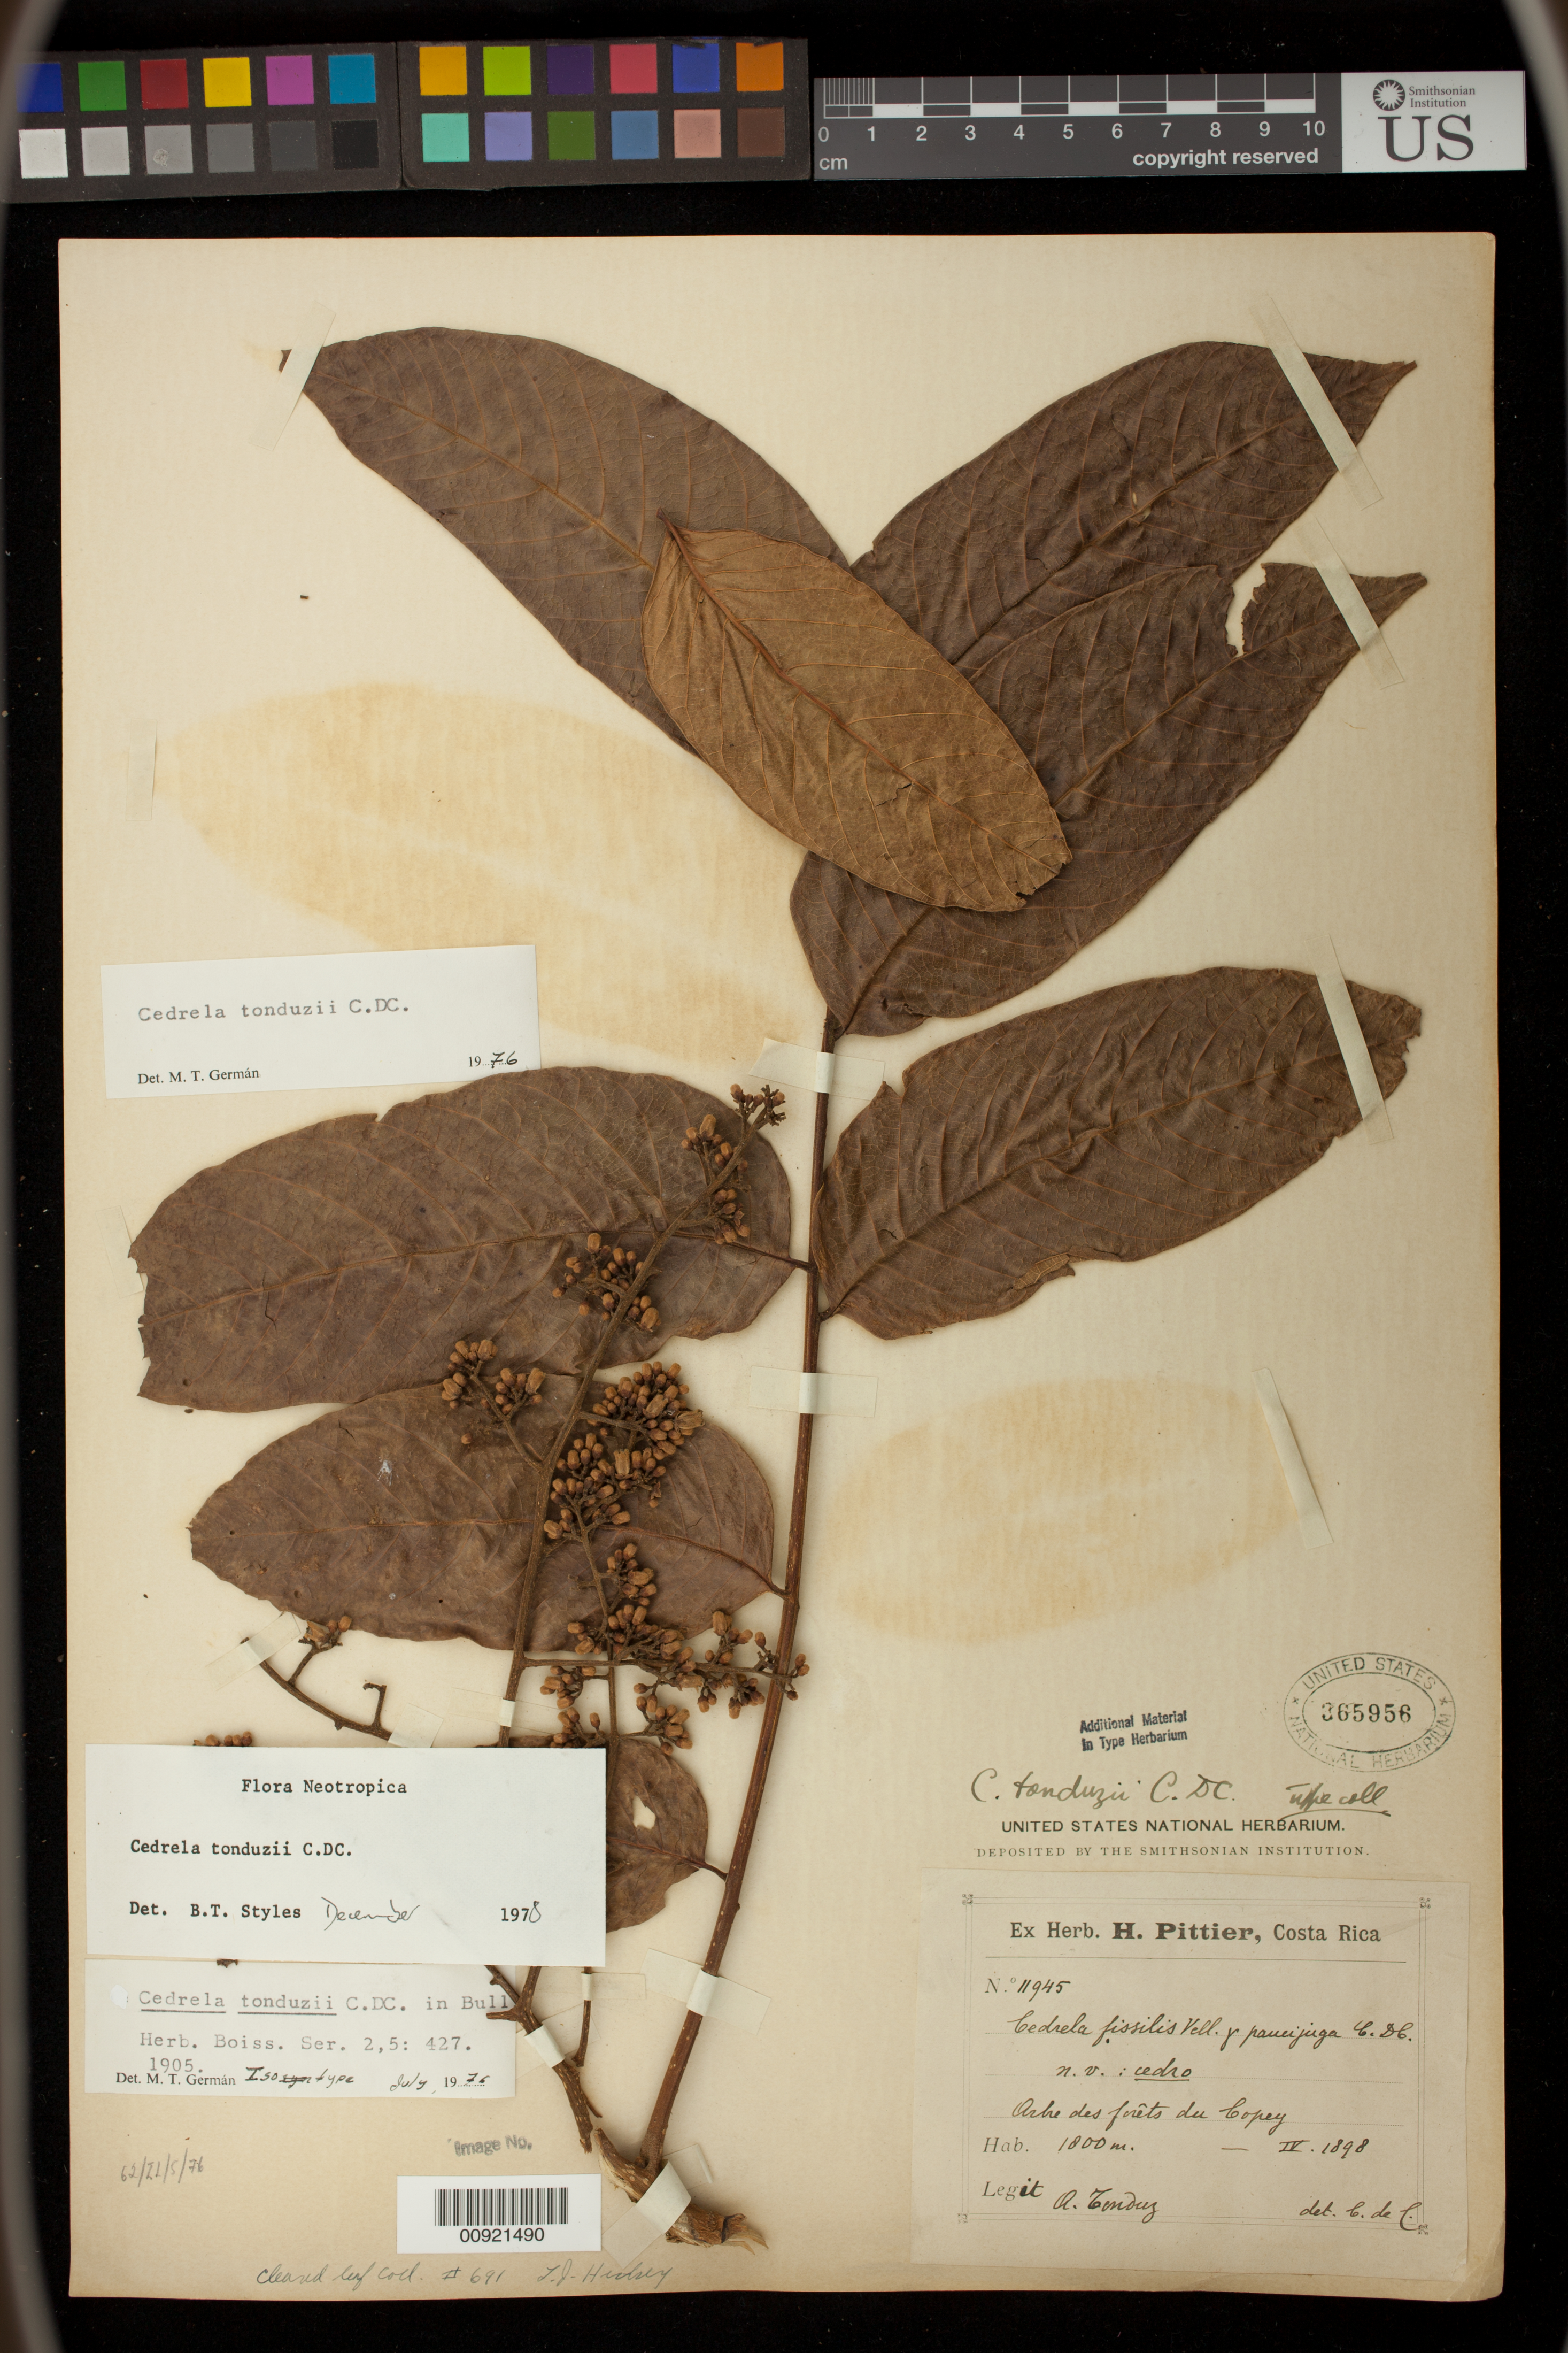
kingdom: Plantae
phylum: Tracheophyta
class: Magnoliopsida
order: Sapindales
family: Meliaceae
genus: Cedrela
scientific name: Cedrela tonduzii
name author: C. DC.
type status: Isotype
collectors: A. Tonduz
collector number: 11945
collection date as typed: Apr 1898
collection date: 1898-04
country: Costa Rica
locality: Copey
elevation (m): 1800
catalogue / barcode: US 365956